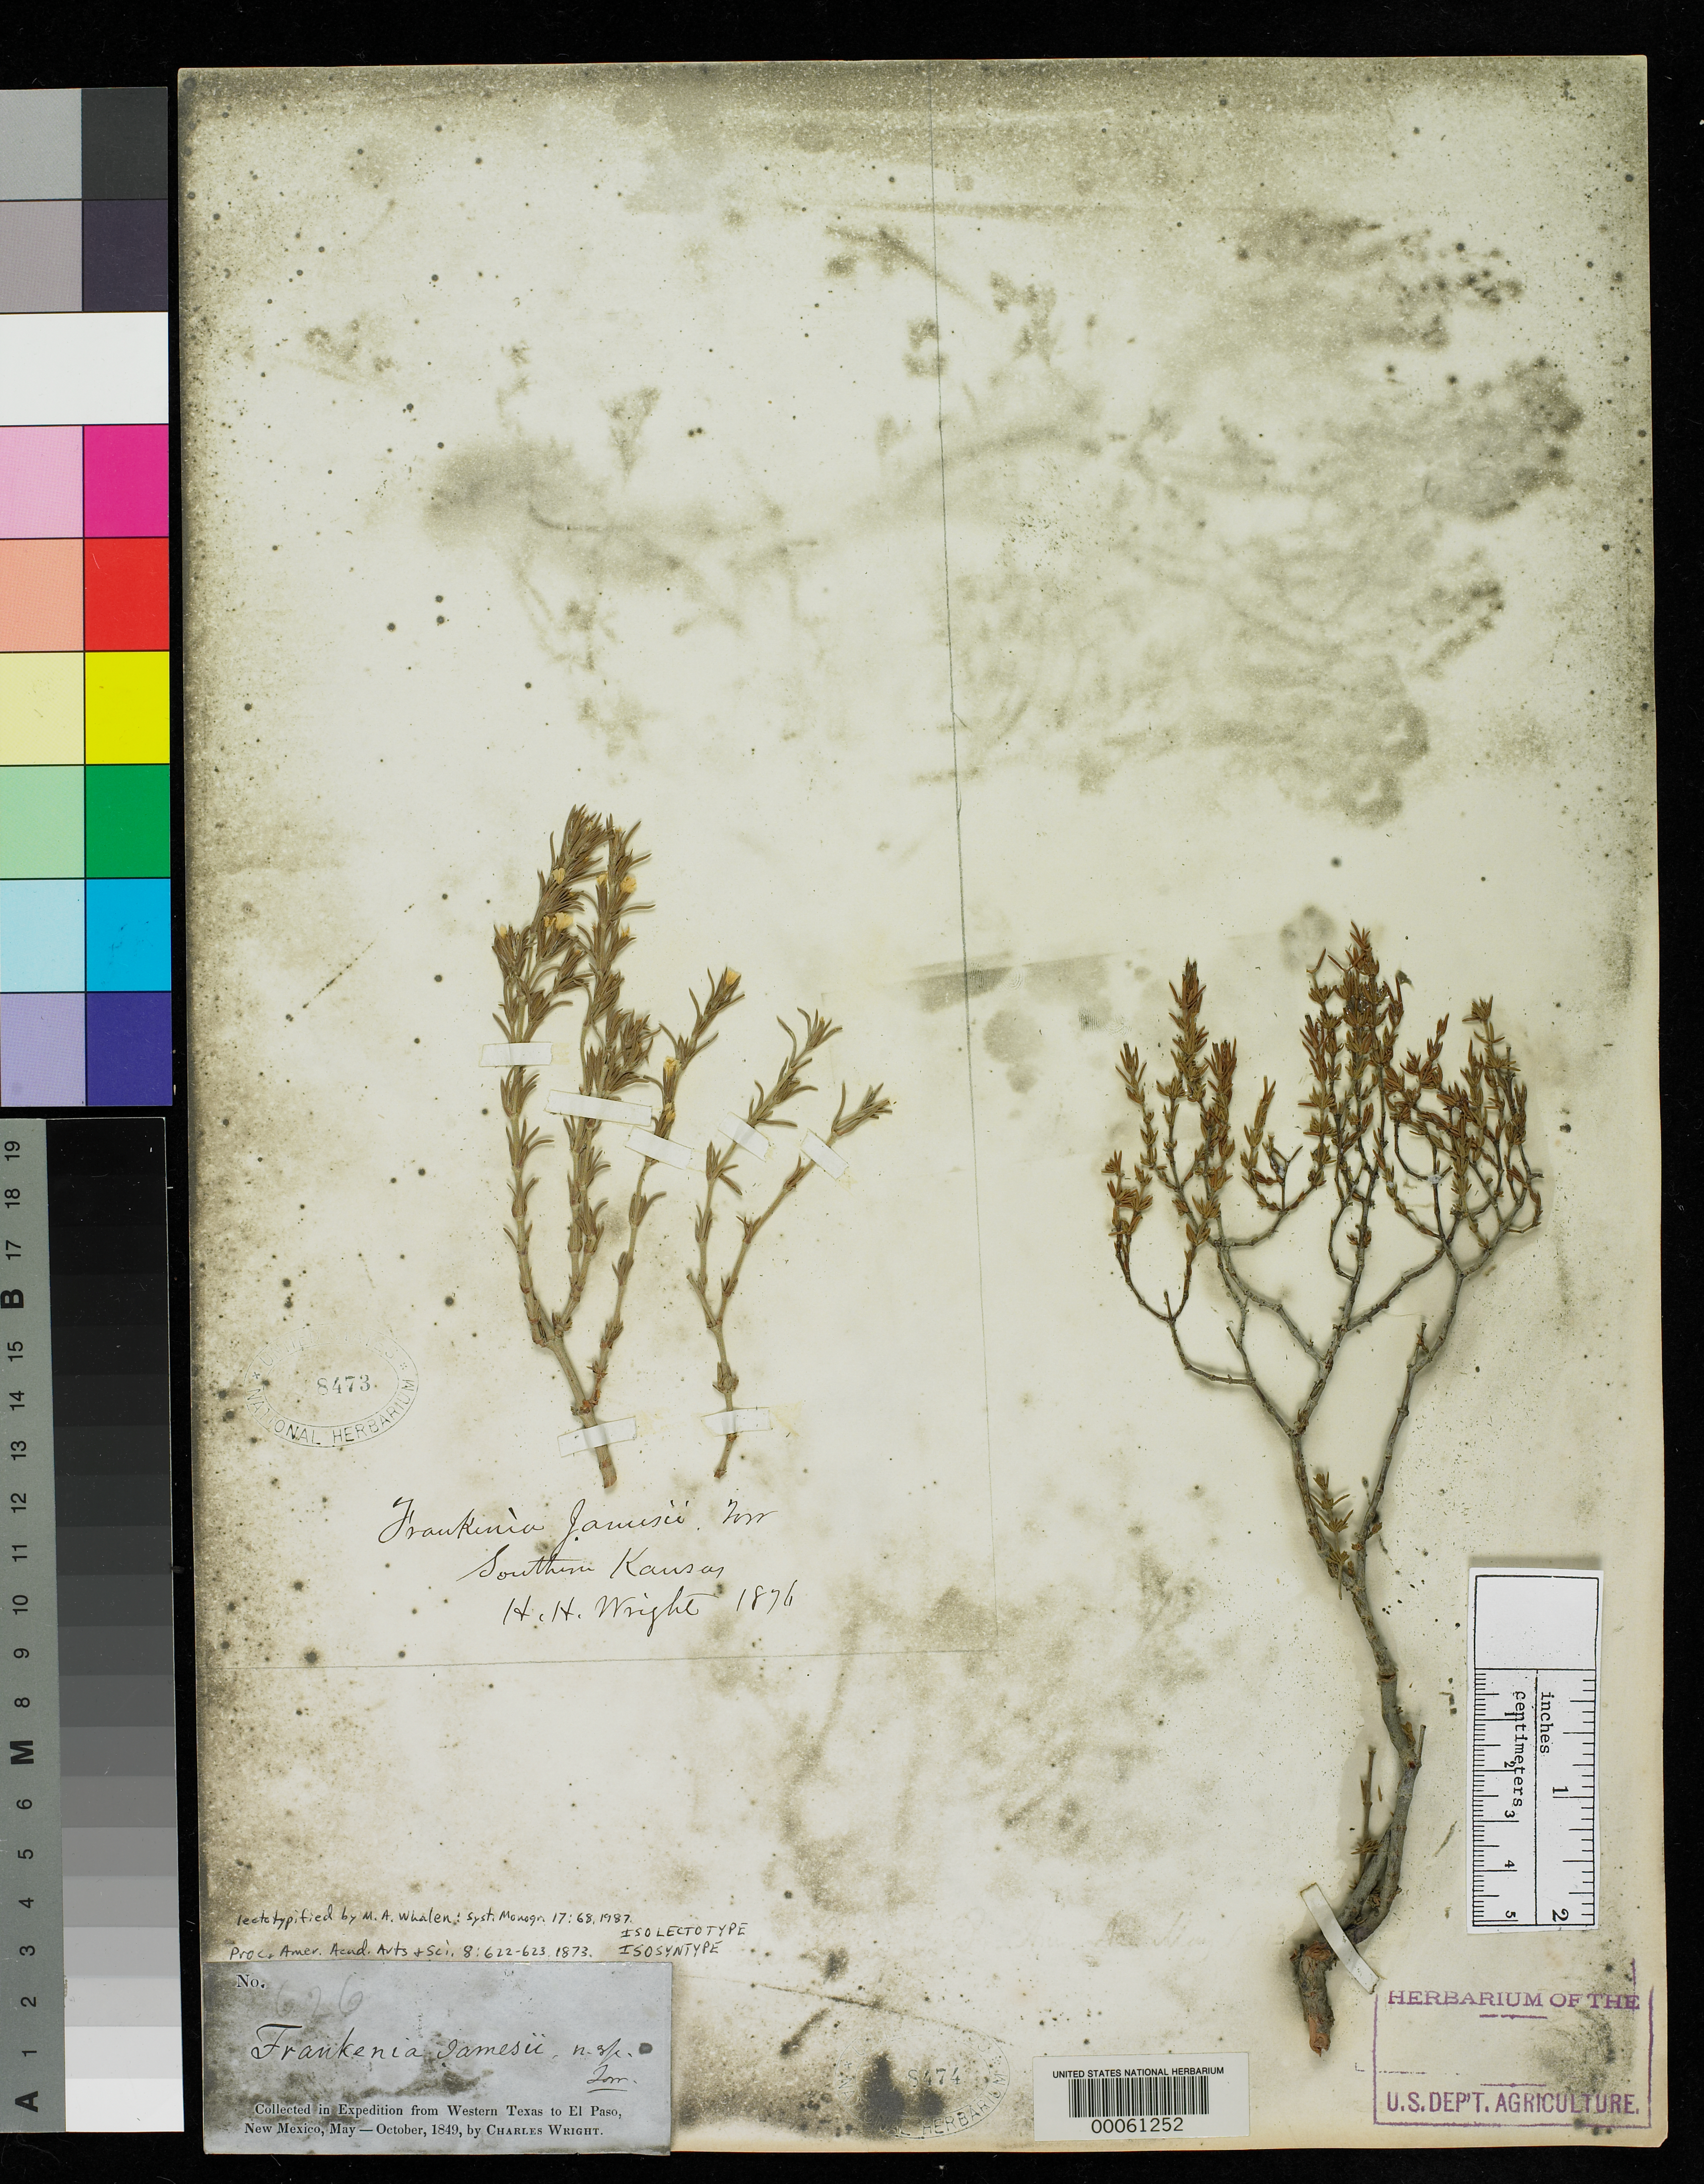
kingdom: Plantae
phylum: Tracheophyta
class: Magnoliopsida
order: Caryophyllales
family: Frankeniaceae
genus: Frankenia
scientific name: Frankenia jamesii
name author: Torr.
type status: Isolectotype; Type Collection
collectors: C. Wright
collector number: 626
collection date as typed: May 1849 to -- Oct 1849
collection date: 1849-05/1849-10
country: United States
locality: Expedition from W Texas to El Paso, New Mexico.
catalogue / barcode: US 8474